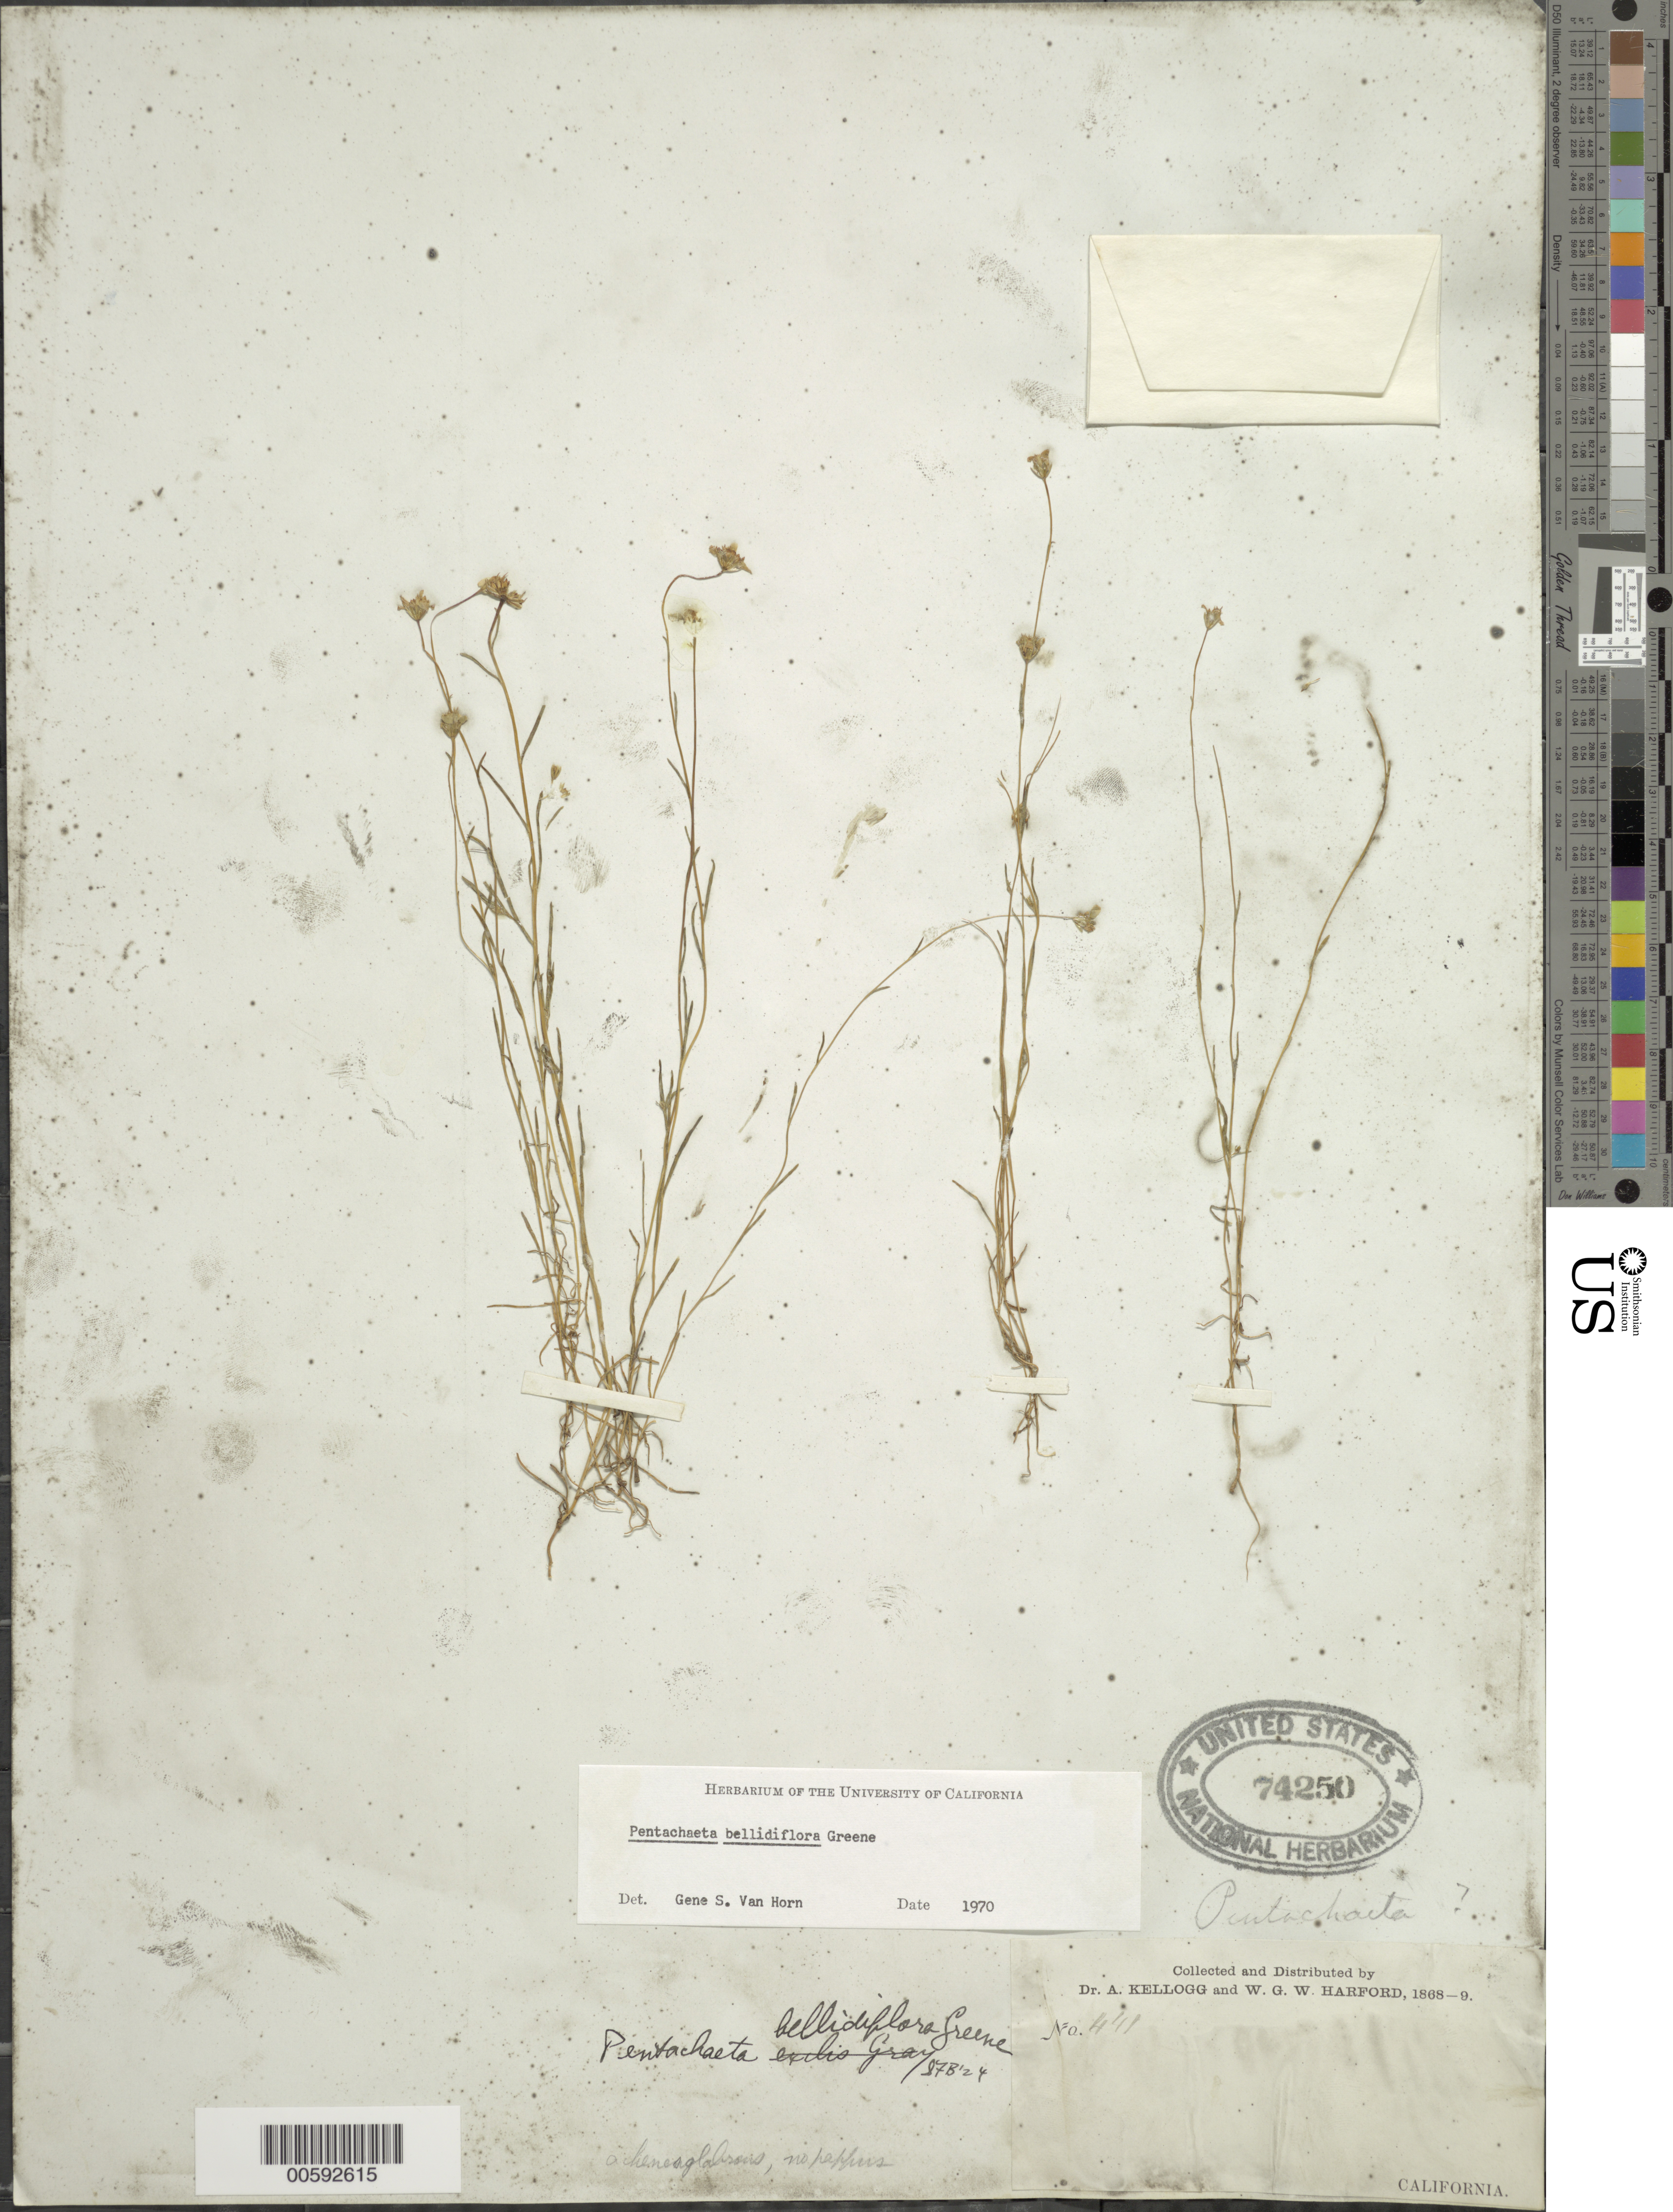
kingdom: Plantae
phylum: Tracheophyta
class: Magnoliopsida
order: Asterales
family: Asteraceae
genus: Pentachaeta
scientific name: Pentachaeta bellidiflora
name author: Greene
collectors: A. Kellogg & W. G. W. Harford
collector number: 441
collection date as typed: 1868 to -- --- 1869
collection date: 1868/1869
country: United States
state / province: California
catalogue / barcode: US 74250